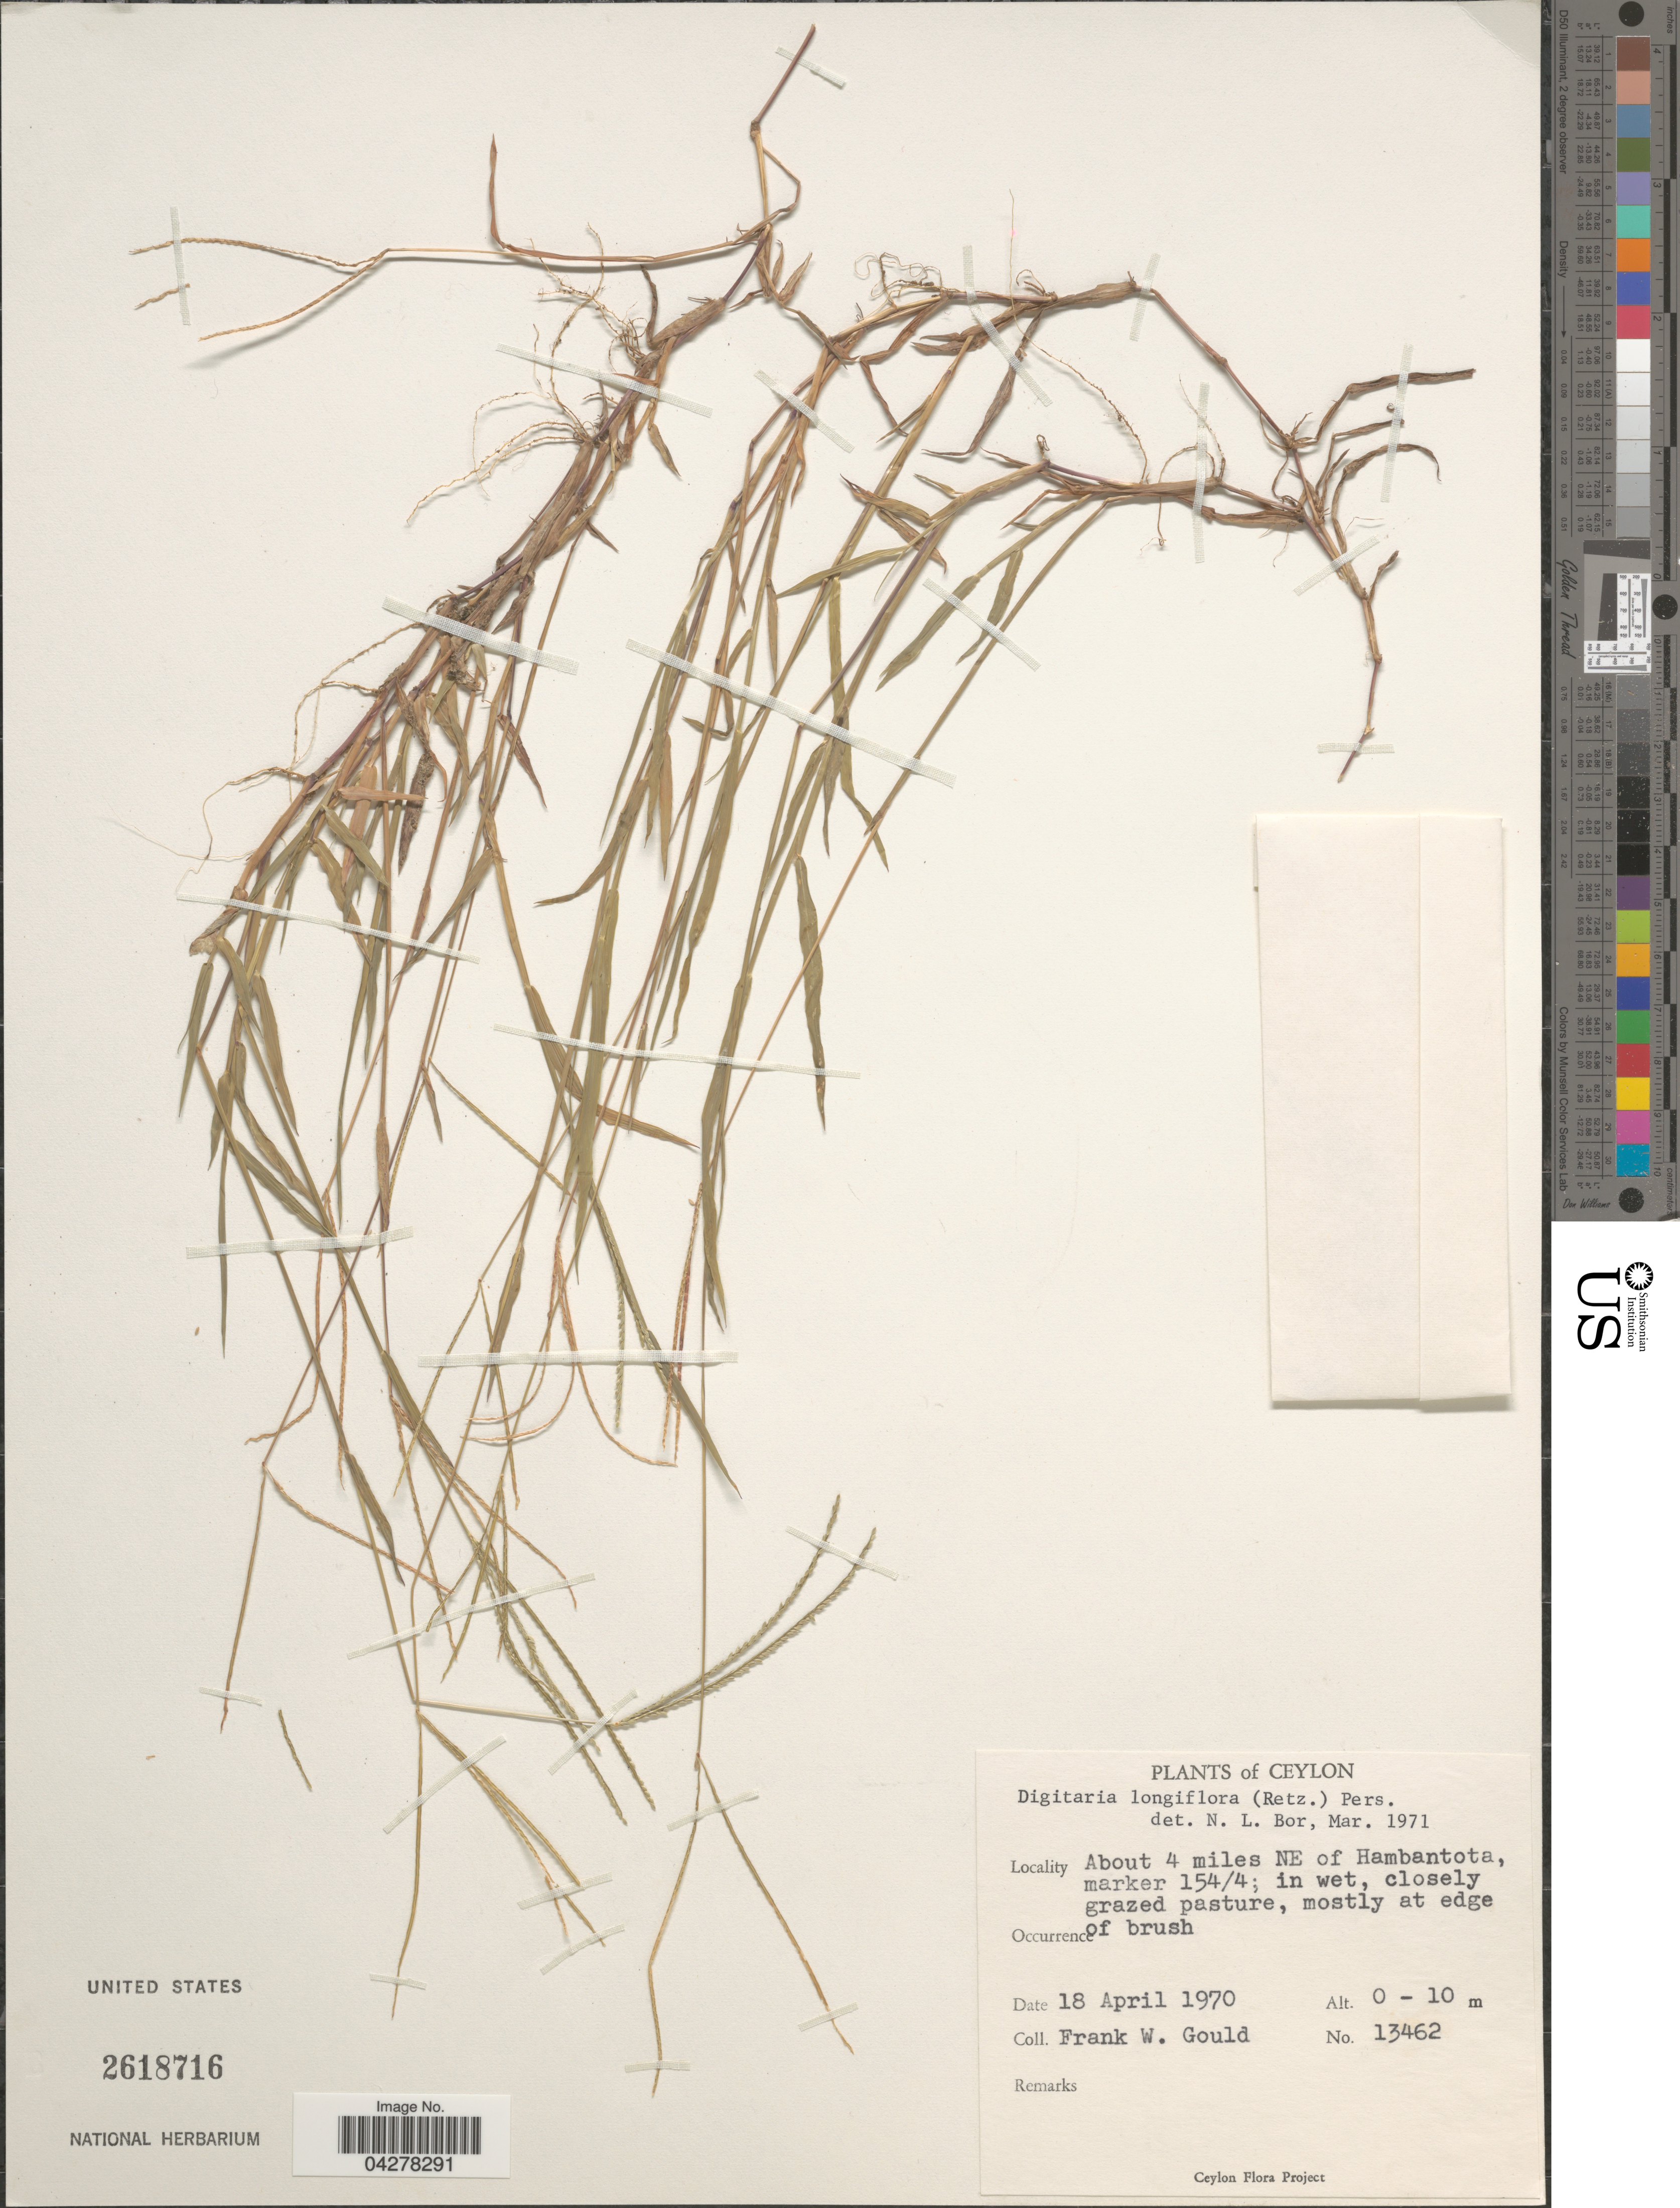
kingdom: Plantae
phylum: Tracheophyta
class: Liliopsida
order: Poales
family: Poaceae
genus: Digitaria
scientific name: Digitaria longiflora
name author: (Retz.) Pers.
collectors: F. W. Gould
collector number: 13462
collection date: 1970-04-18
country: Sri Lanka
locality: Ceylon. About 4 miles NE of Hambantota, marker 154/4; in wet, closely grazed pasture, mostly at edge of brush.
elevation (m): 0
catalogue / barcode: US 2618716